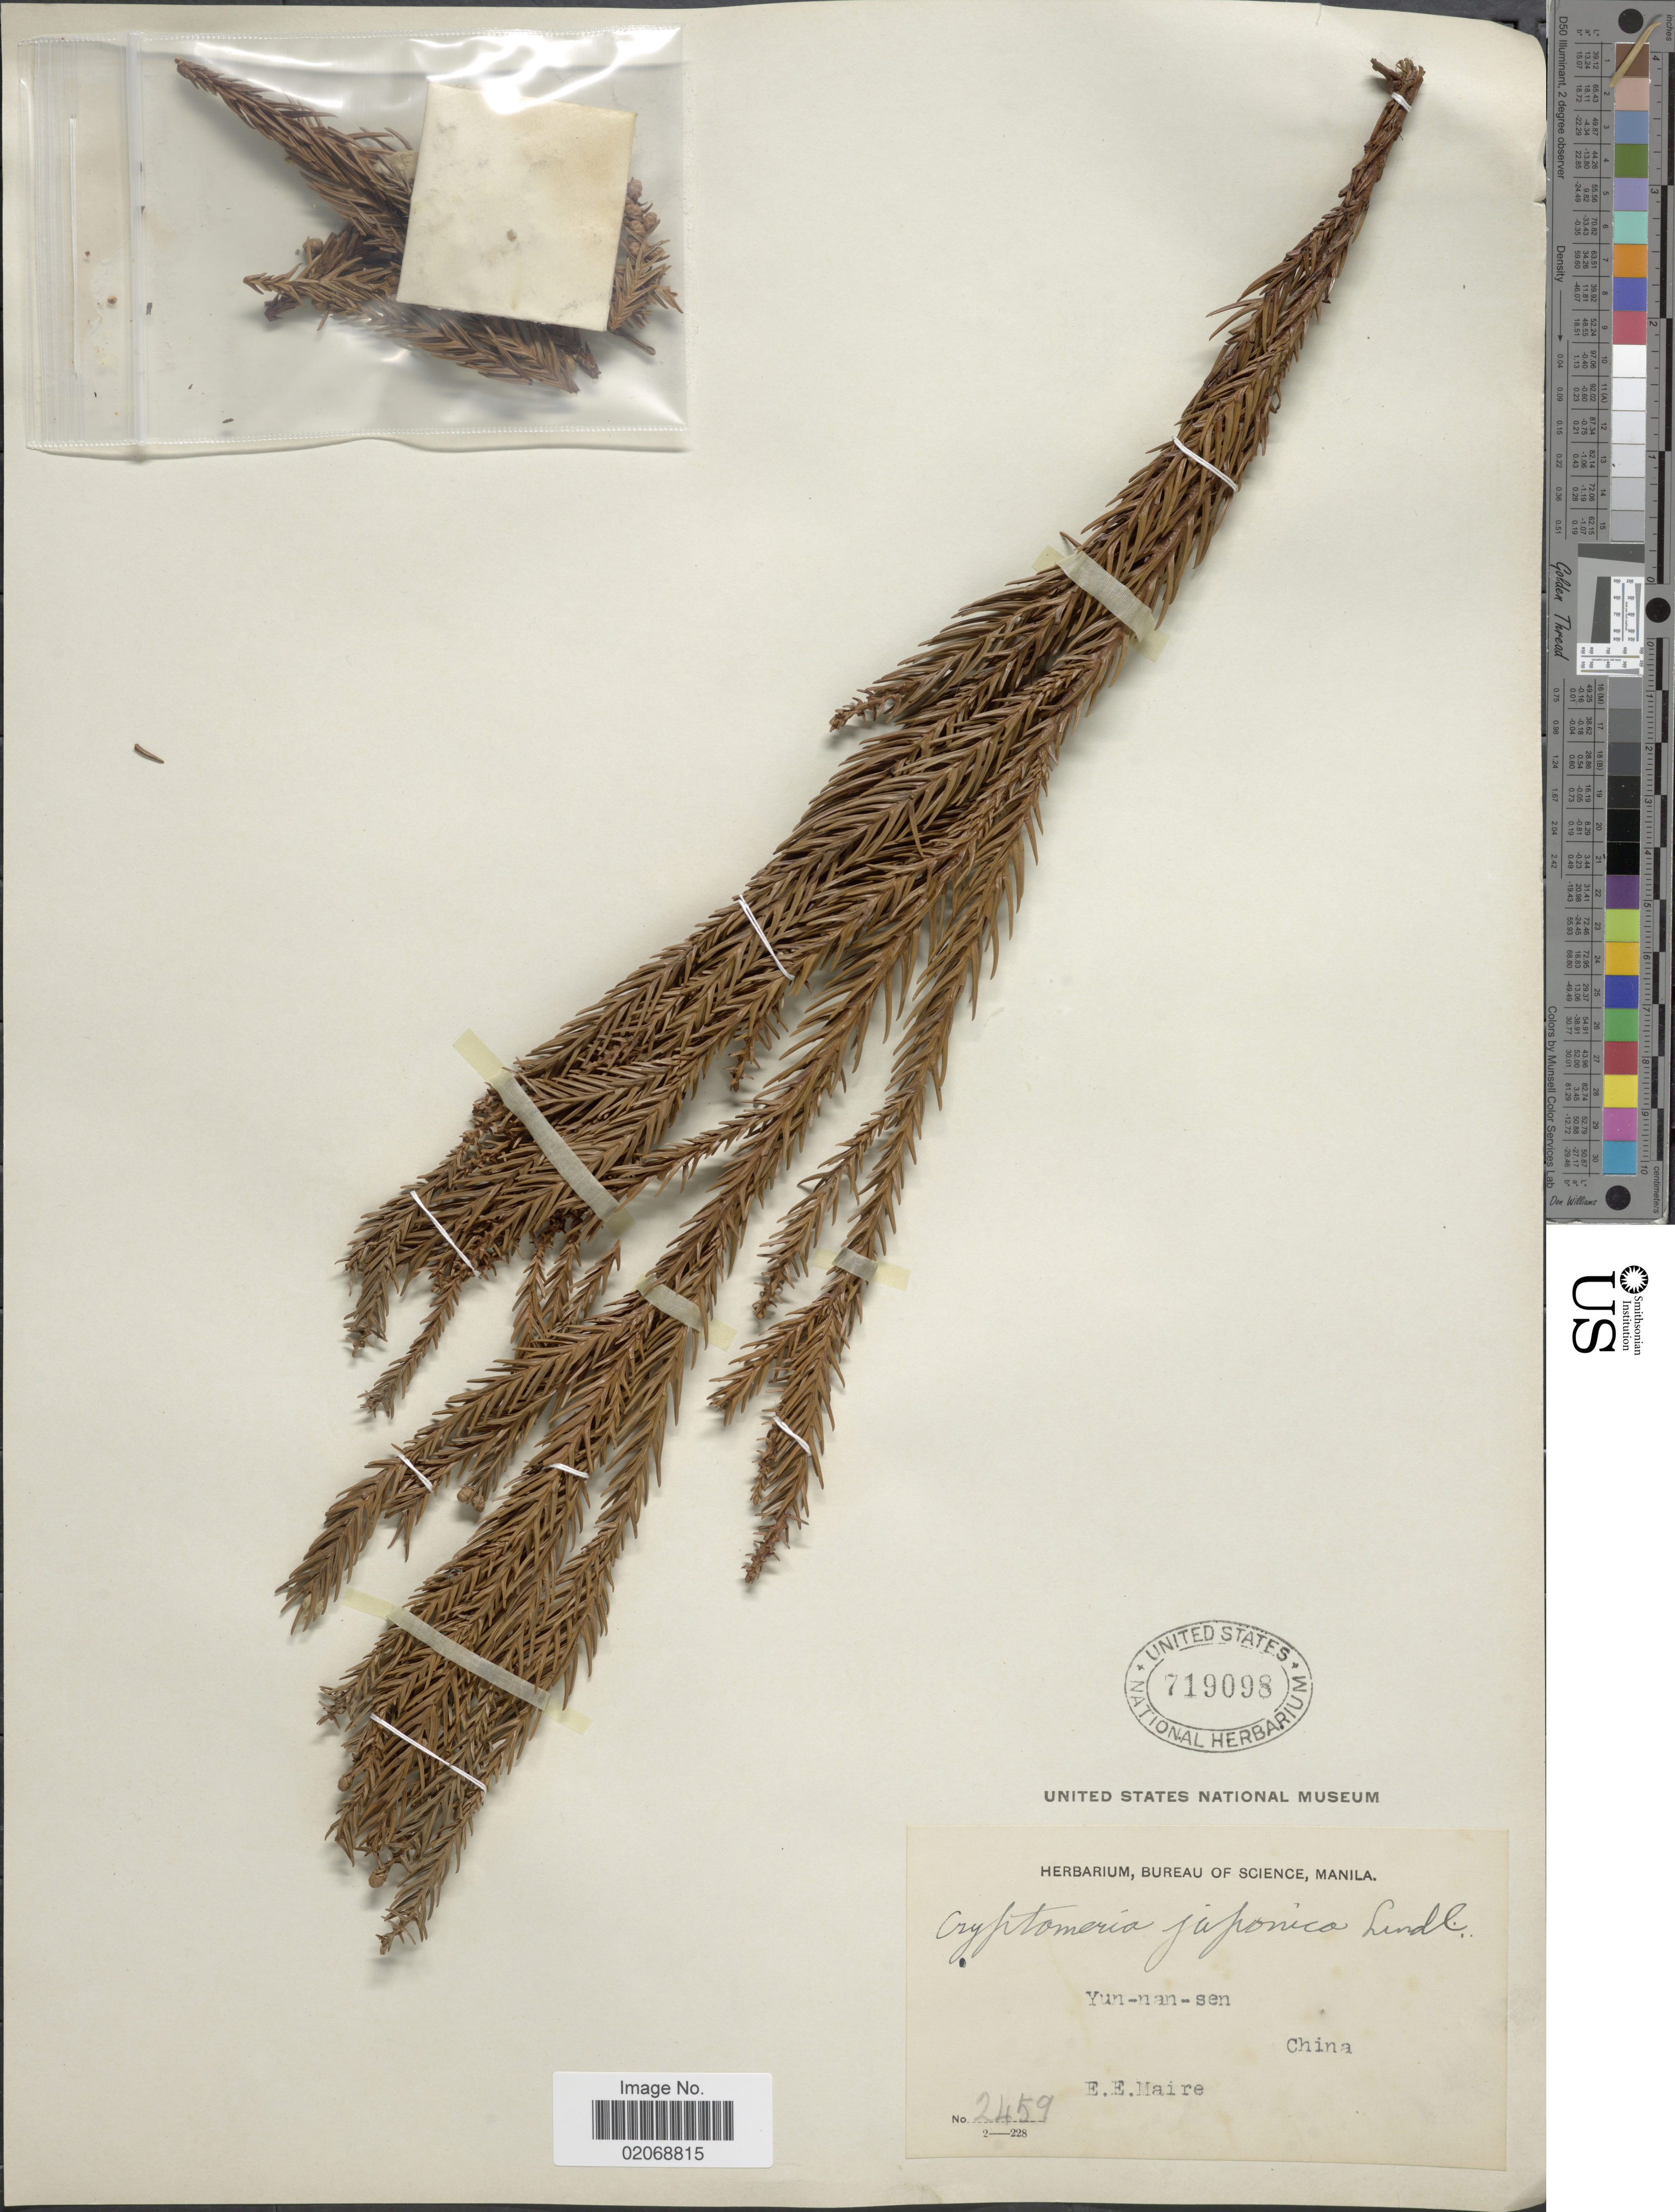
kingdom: Plantae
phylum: Tracheophyta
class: Pinopsida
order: Pinales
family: Cupressaceae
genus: Cryptomeria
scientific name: Cryptomeria japonica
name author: (Thunb. ex L. f.) D. Don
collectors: E. E. Maire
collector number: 2459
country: China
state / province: Yunnan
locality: Yun-nan-sen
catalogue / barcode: US 719098